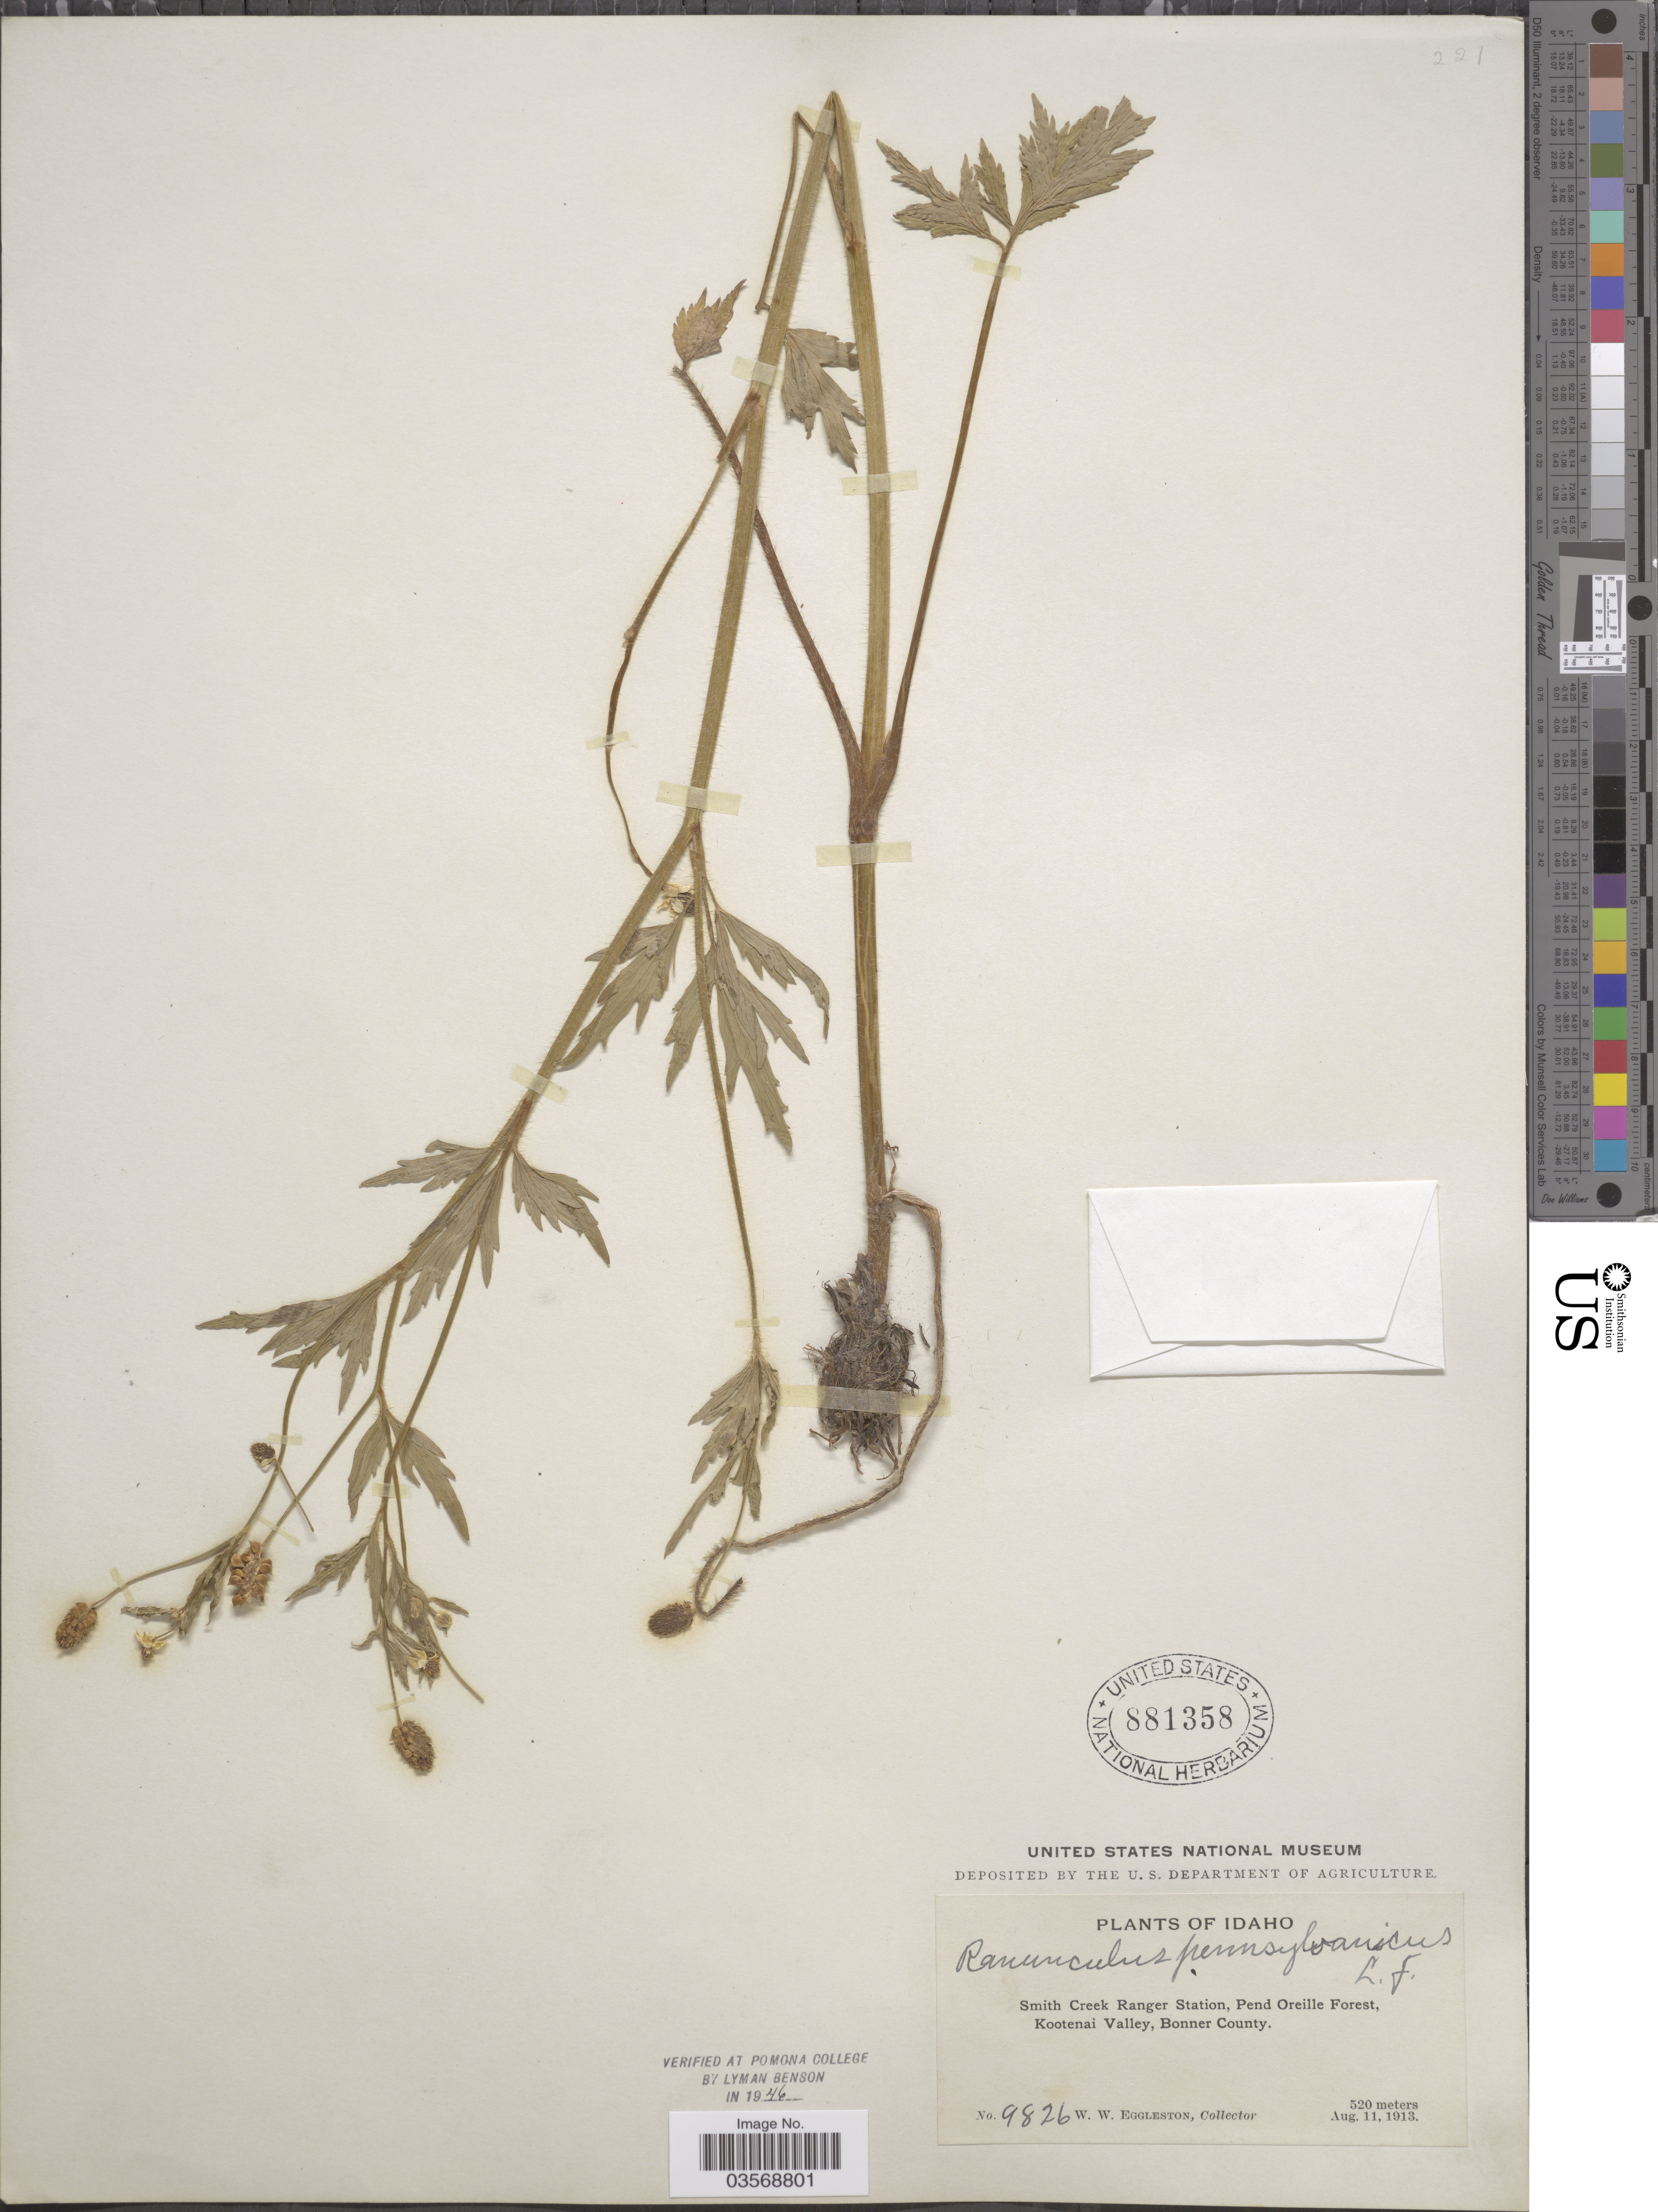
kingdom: Plantae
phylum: Tracheophyta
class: Magnoliopsida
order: Ranunculales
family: Ranunculaceae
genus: Ranunculus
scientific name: Ranunculus pensylvanicus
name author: L. f.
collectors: W. W. Eggleston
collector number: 9826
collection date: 1913-08-11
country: United States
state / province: Idaho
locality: Smith Creek Ranger Station, Pend Oreille Forest, Kootenai Valley, Bonner County.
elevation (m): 520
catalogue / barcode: US 881358